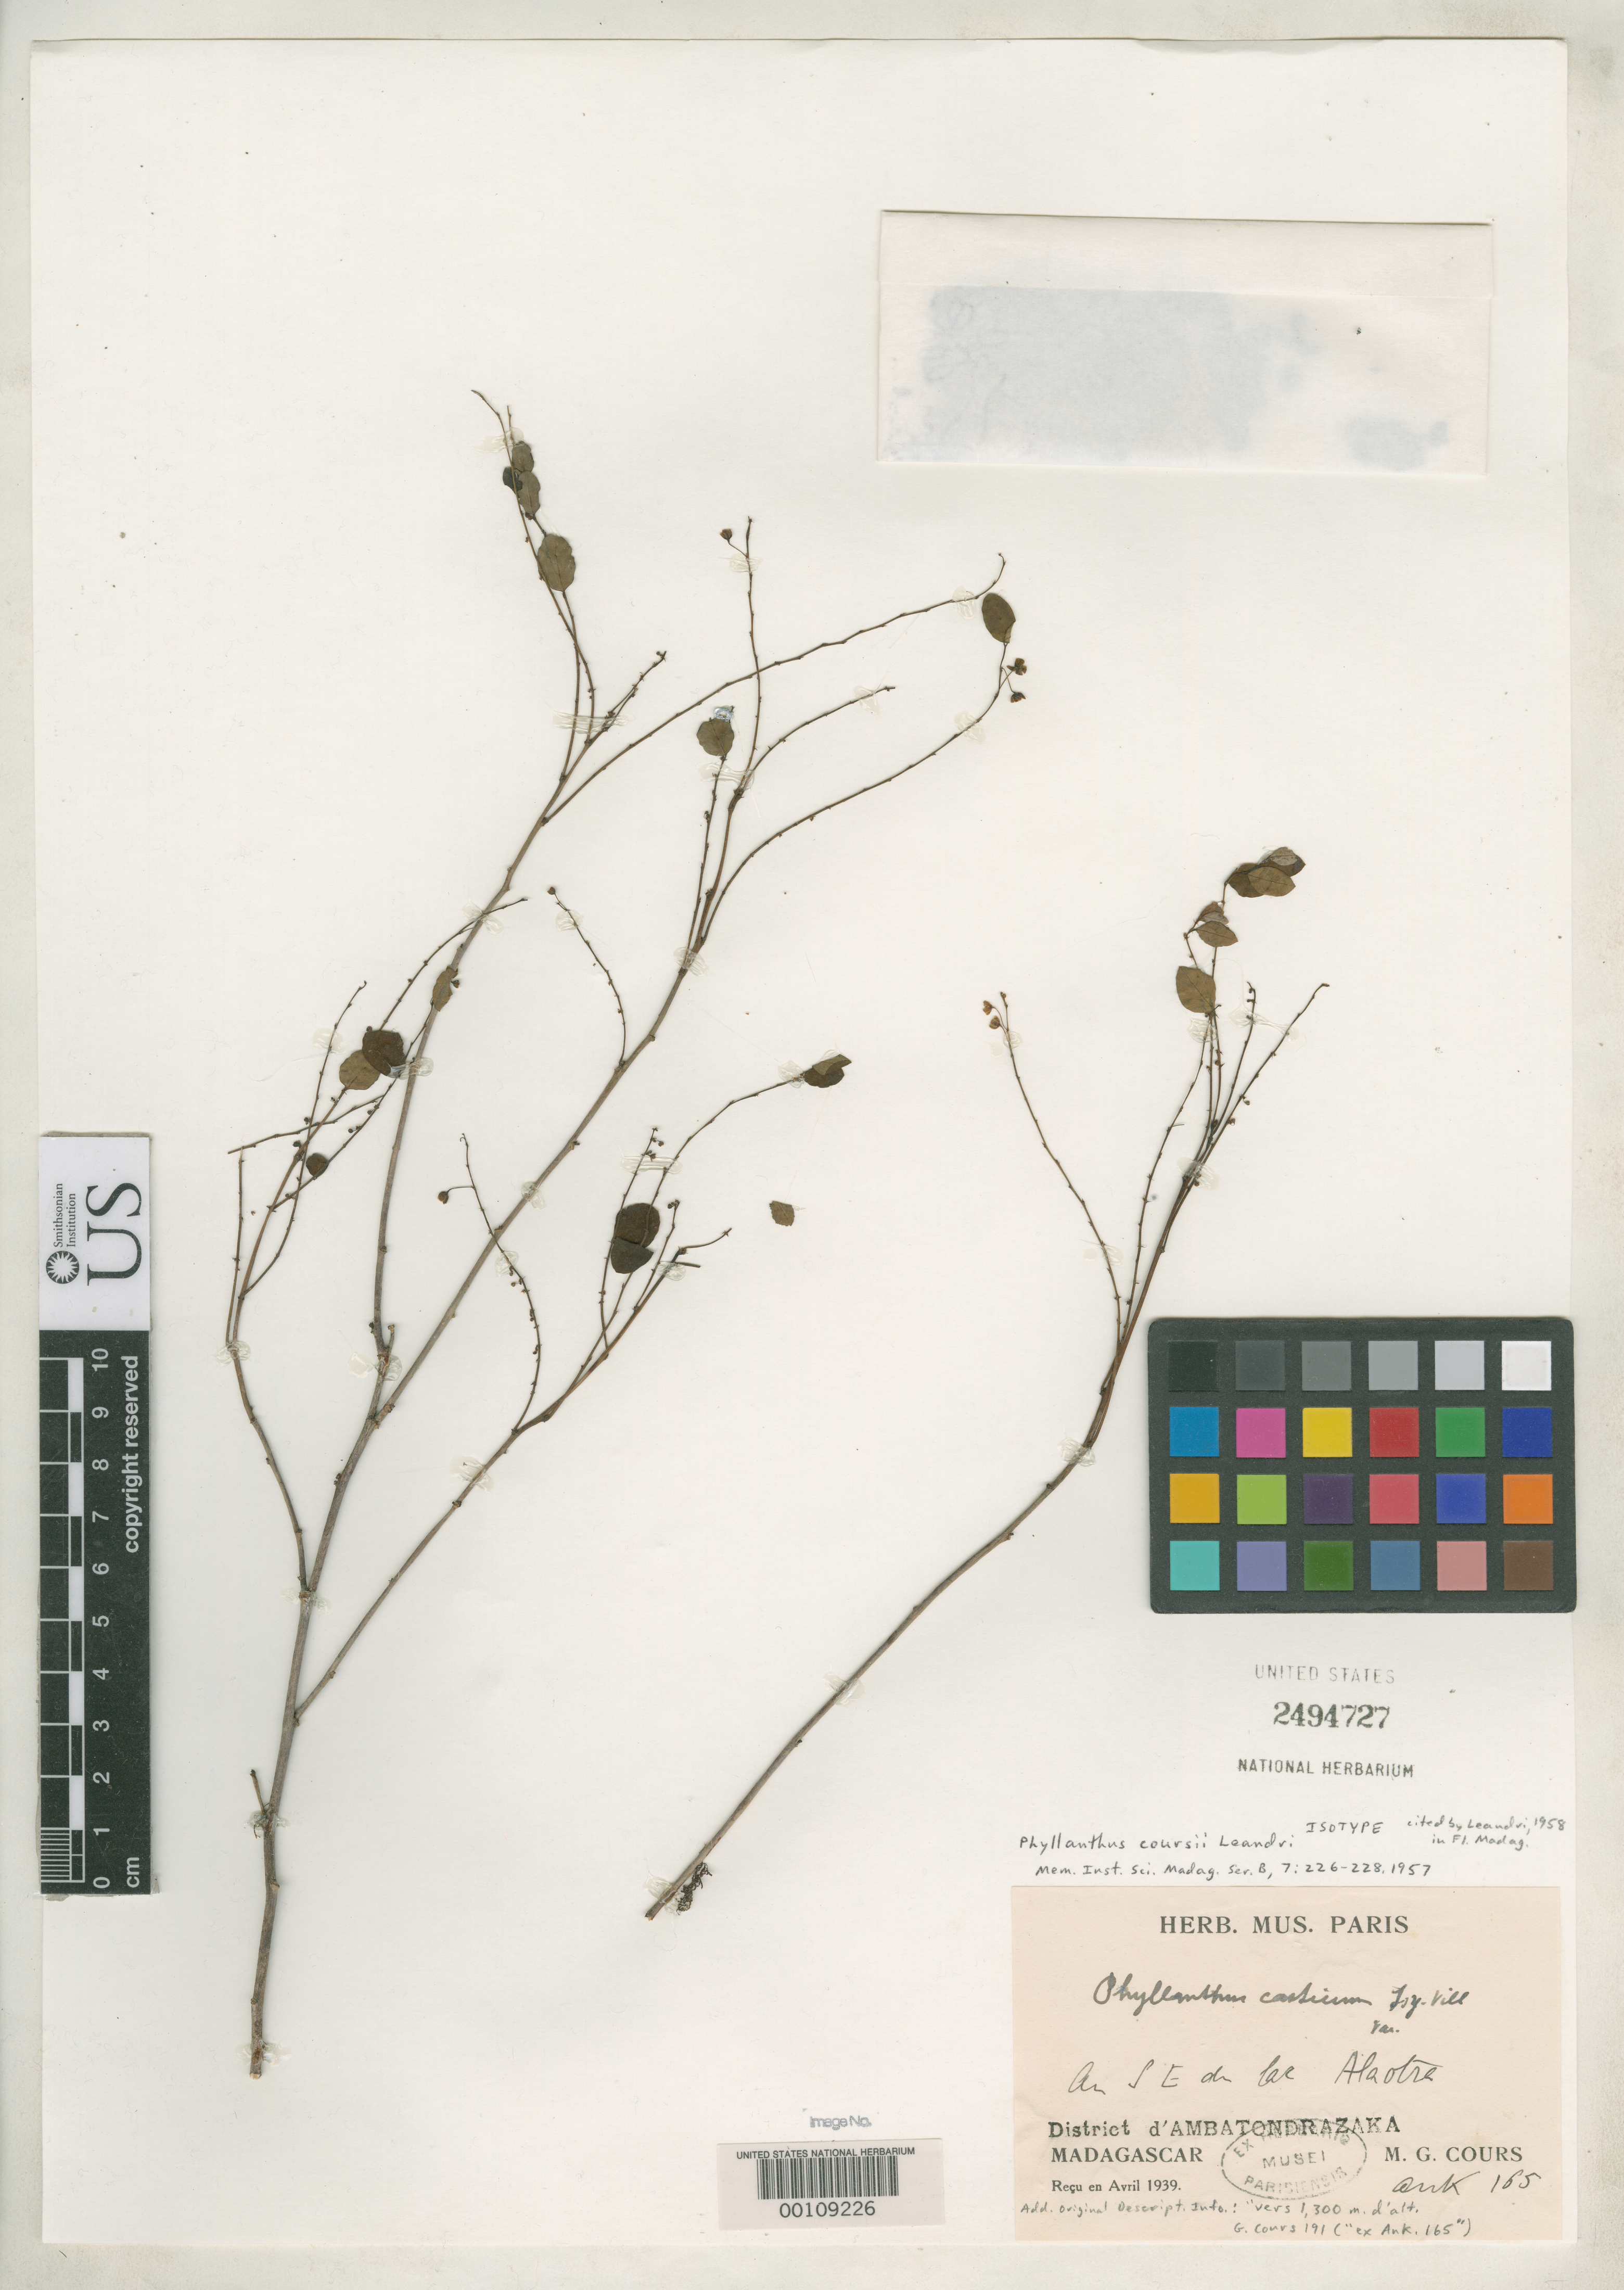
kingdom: Plantae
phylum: Tracheophyta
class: Magnoliopsida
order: Malpighiales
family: Phyllanthaceae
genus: Phyllanthus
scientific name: Phyllanthus coursii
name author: Leandri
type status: Isotype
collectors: M. Cours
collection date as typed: Apr 1939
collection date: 1939-04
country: Madagascar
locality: Madagascar.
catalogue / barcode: US 2494727